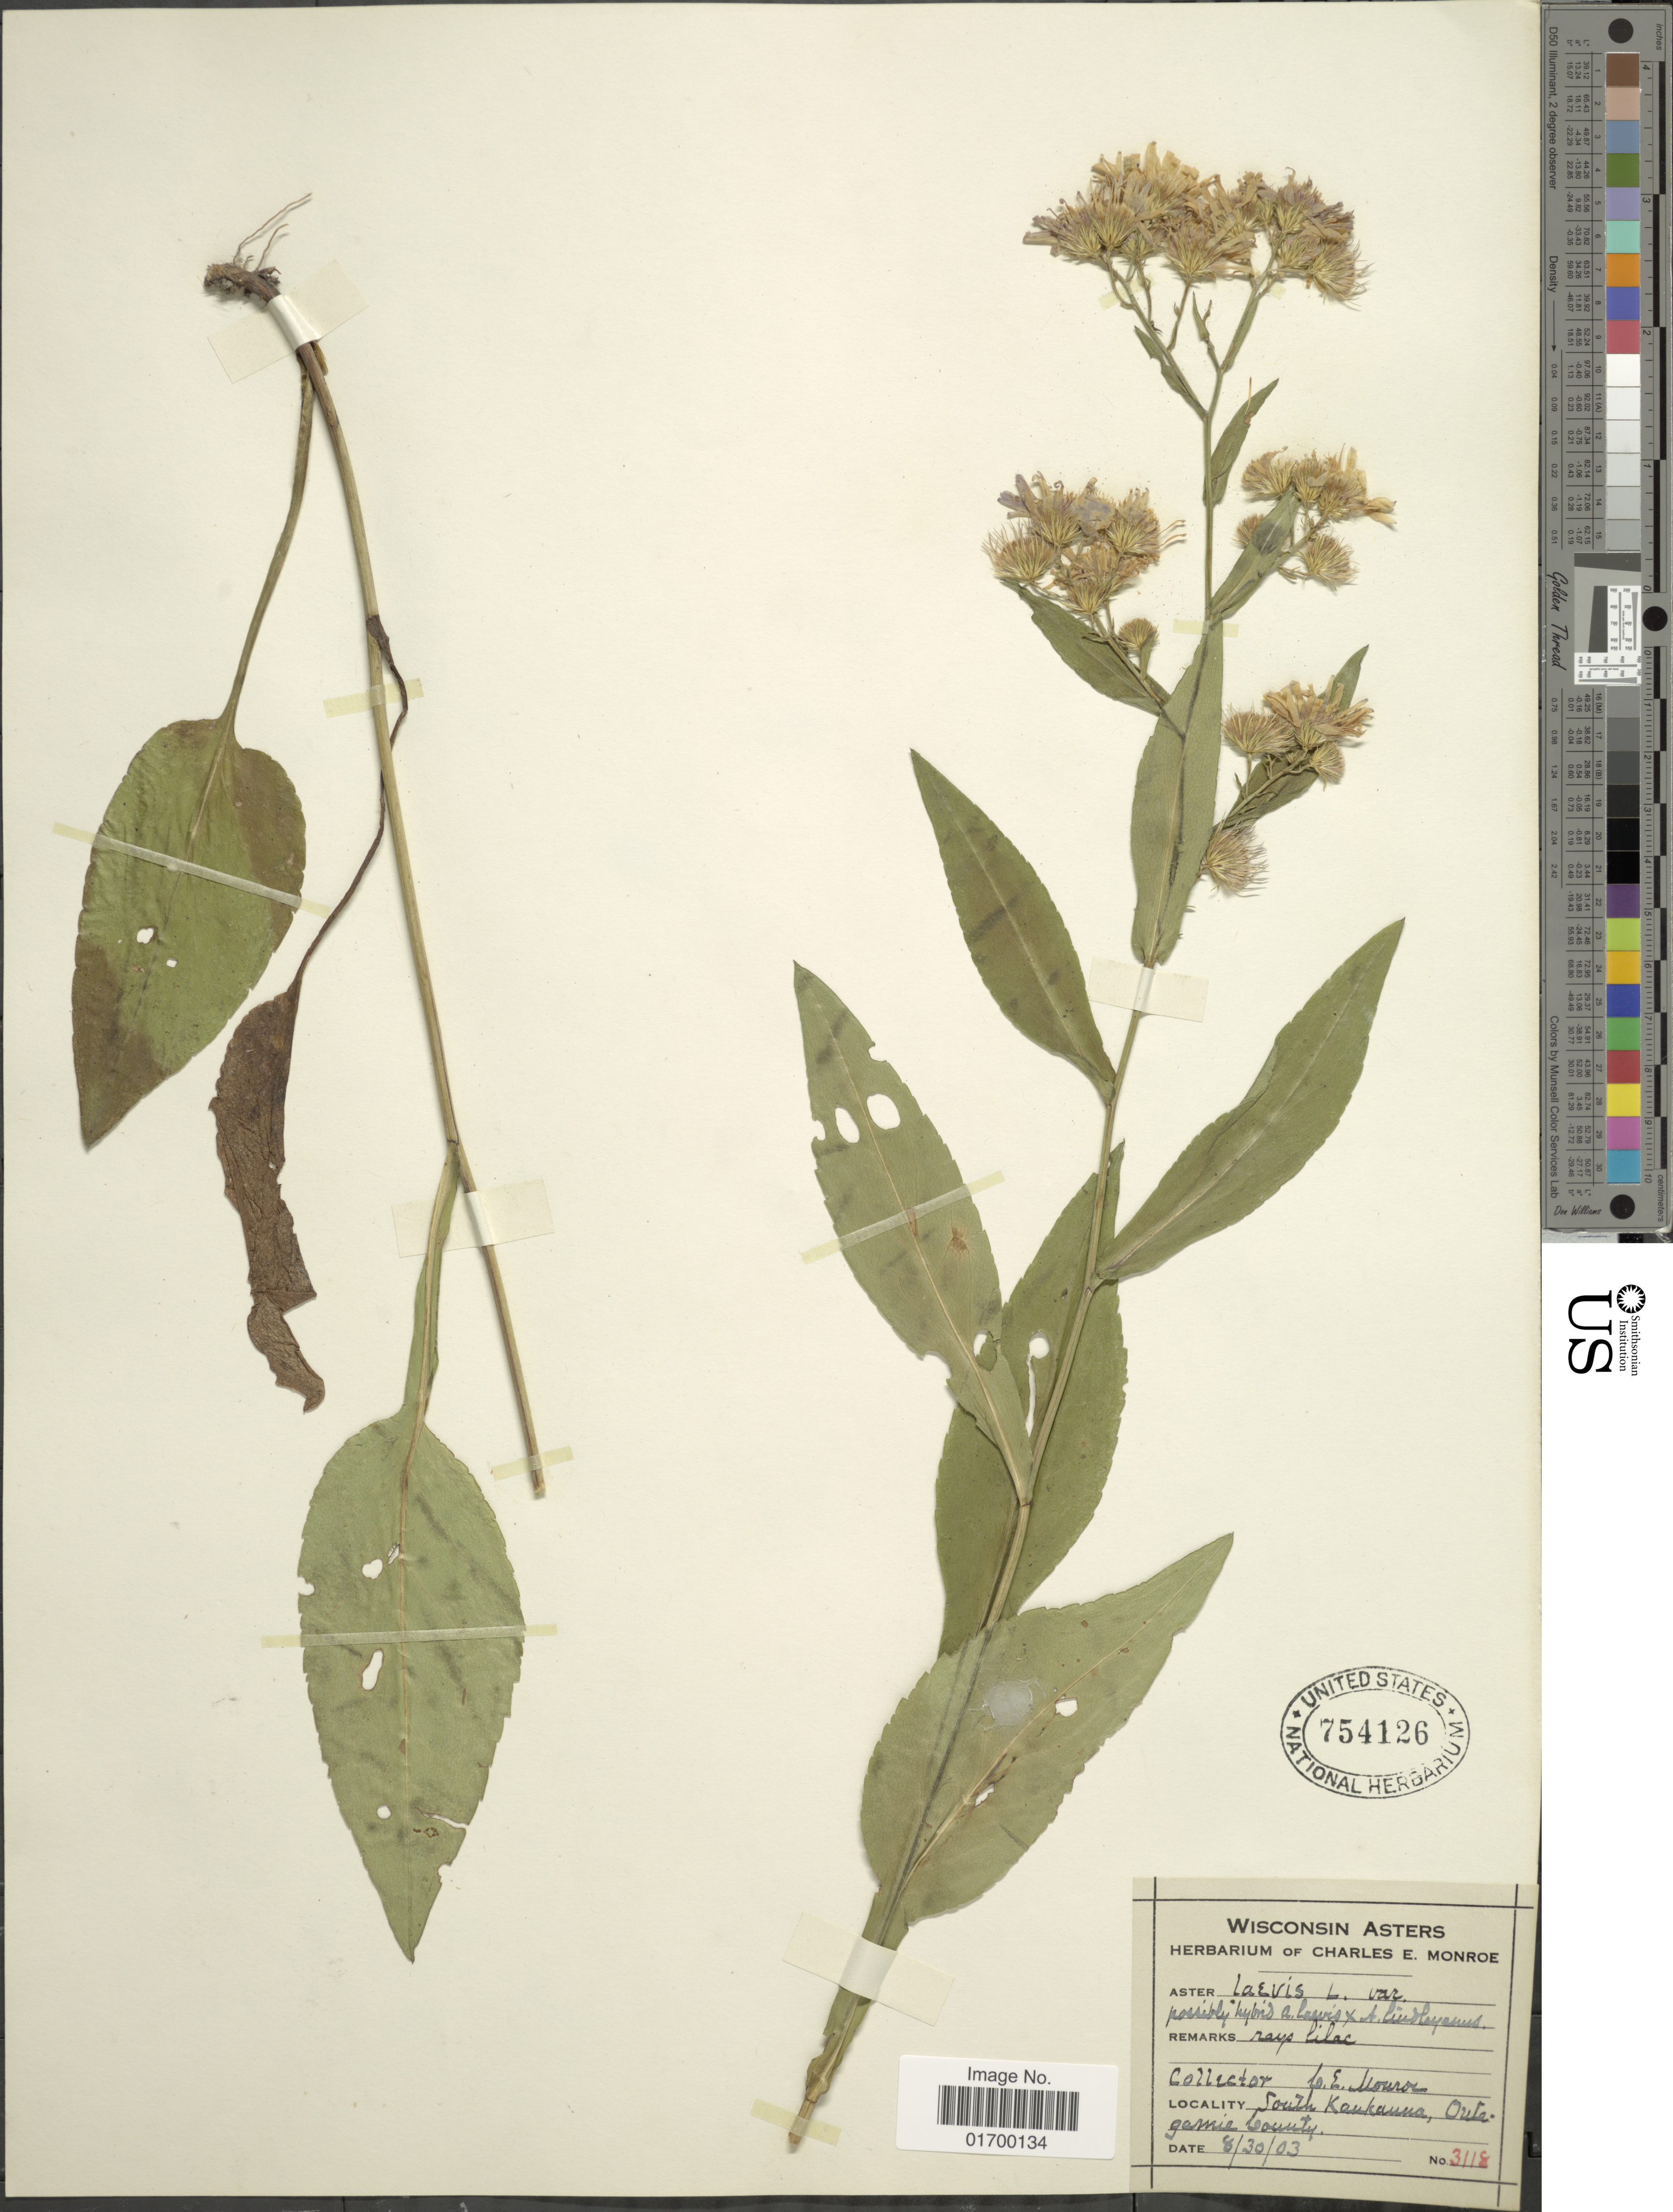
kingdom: Plantae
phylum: Tracheophyta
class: Magnoliopsida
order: Asterales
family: Asteraceae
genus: Symphyotrichum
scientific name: Symphyotrichum laeve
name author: (L.) Á. Löve & D. Löve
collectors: C. Monroe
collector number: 3118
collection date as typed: Transcribed d/m/y: 30/8/3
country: United States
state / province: Wisconsin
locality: South Kauakauna, Outagamie County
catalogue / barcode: US 754126